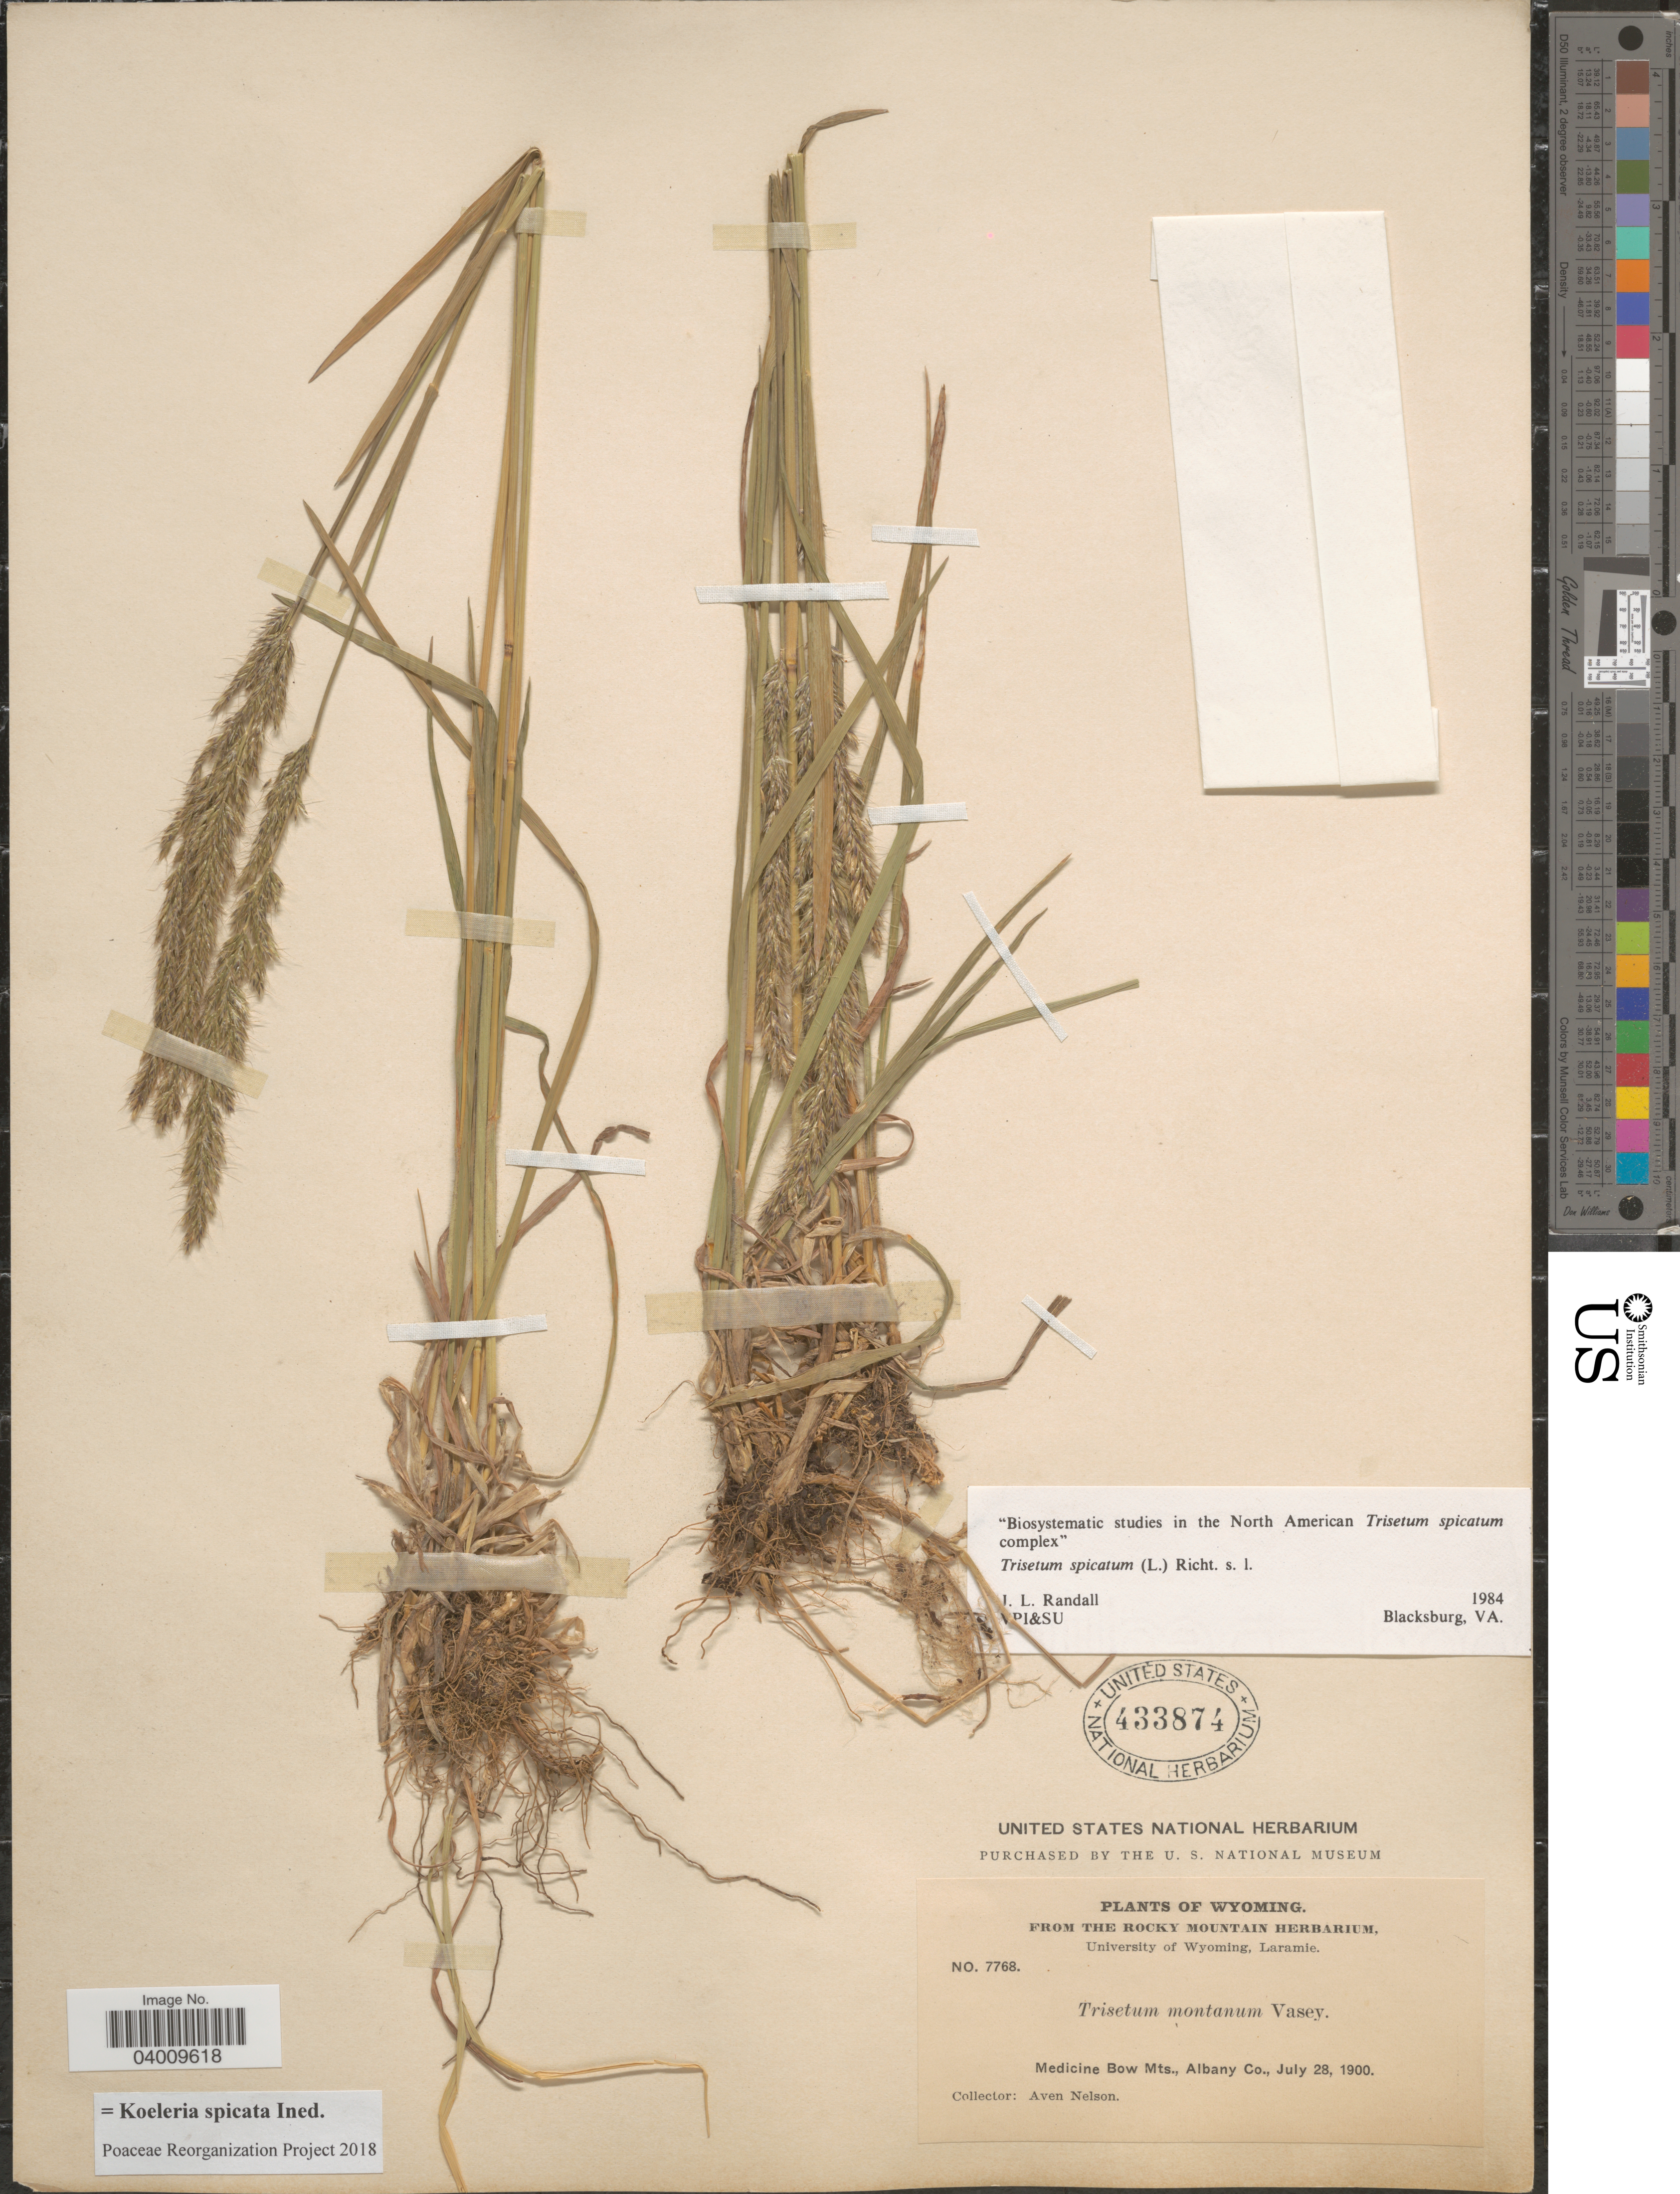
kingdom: Plantae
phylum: Tracheophyta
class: Liliopsida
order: Poales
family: Poaceae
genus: Koeleria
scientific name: Koeleria spicata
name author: (L.) Barberá et al.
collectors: A. Nelson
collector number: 7768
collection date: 1900-07-28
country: United States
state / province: Wyoming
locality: Medicine Bow Mts., Albany Co.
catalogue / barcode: US 433874